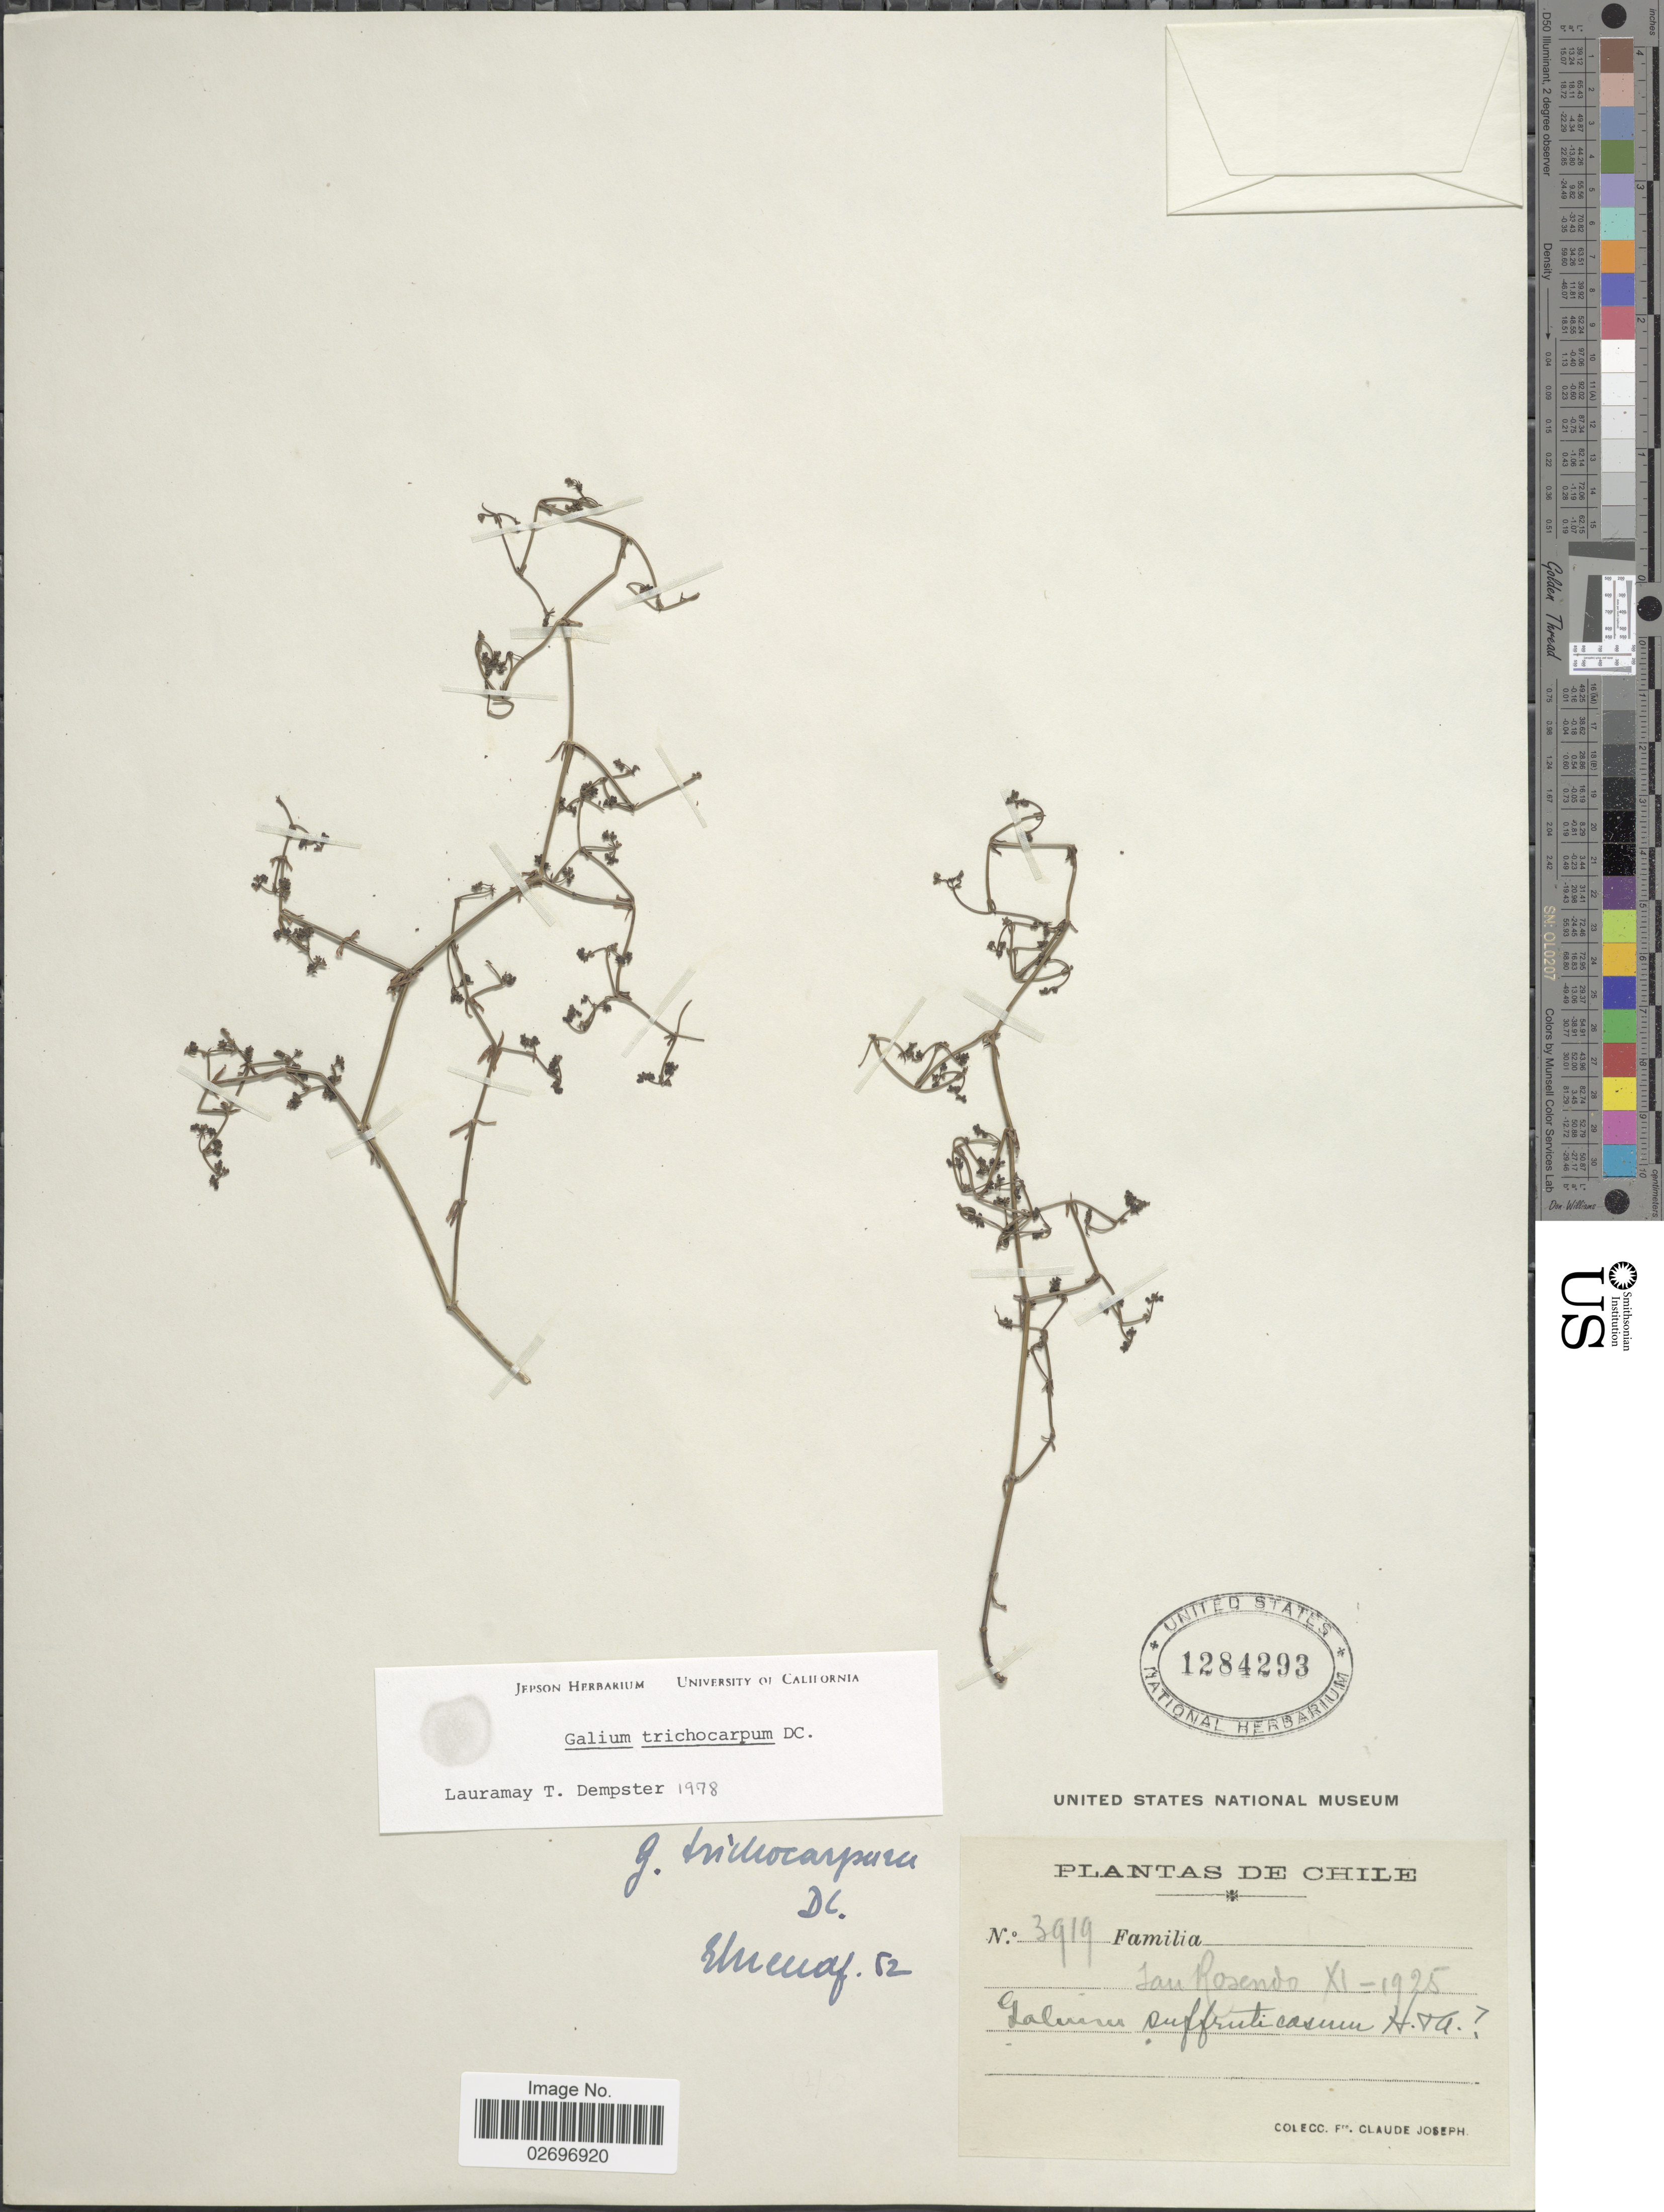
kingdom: Plantae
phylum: Tracheophyta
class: Magnoliopsida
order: Gentianales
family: Rubiaceae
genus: Galium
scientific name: Galium trichocarpum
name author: DC.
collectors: Bro. Claude-Joseph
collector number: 3919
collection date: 1925-12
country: Chile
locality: San Rosendo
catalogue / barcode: US 1284293